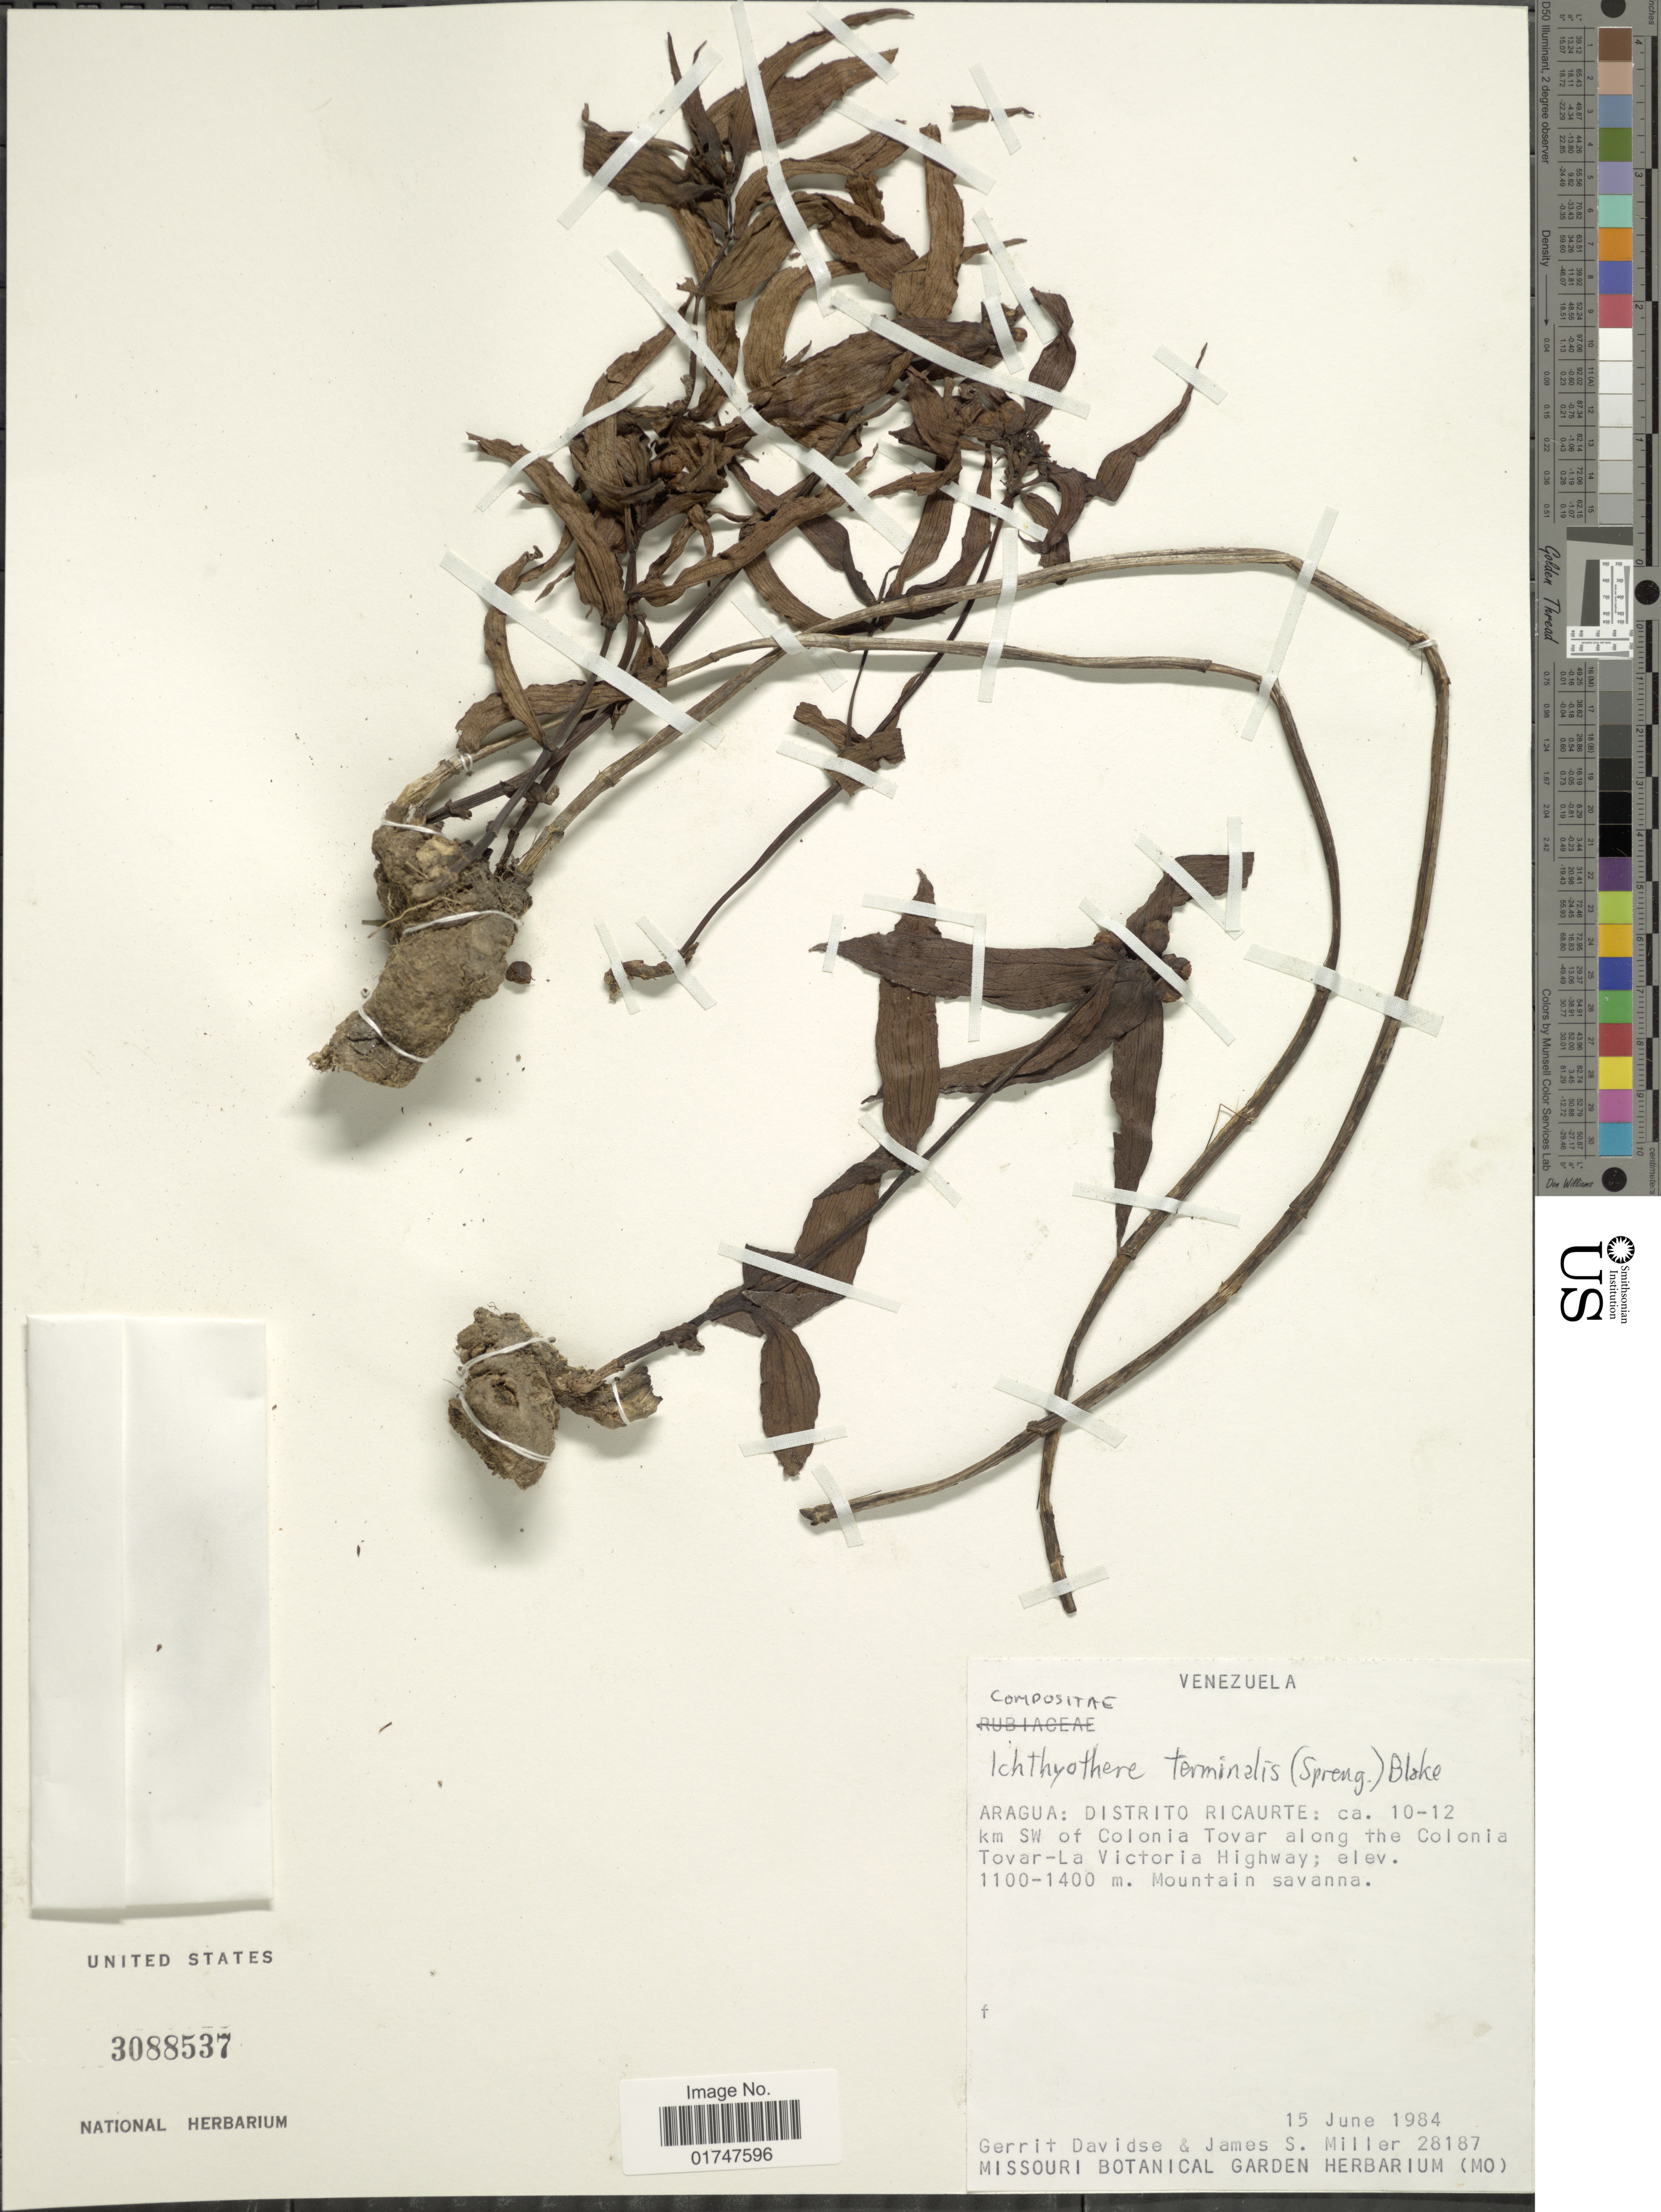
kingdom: Plantae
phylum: Tracheophyta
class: Magnoliopsida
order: Asterales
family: Asteraceae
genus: Ichthyothere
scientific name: Ichthyothere terminalis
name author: (Spreng.) S.F. Blake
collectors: G. Davidse & J. S. Miller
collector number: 28187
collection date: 1984-06-15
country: Venezuela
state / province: Aragua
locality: Aragua: Distrito Ricaurte: ca. 10-12 km SW of Colonia Tovar along the Colonia Tovar-La Victoria Highway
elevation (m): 1100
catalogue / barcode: US 3088537